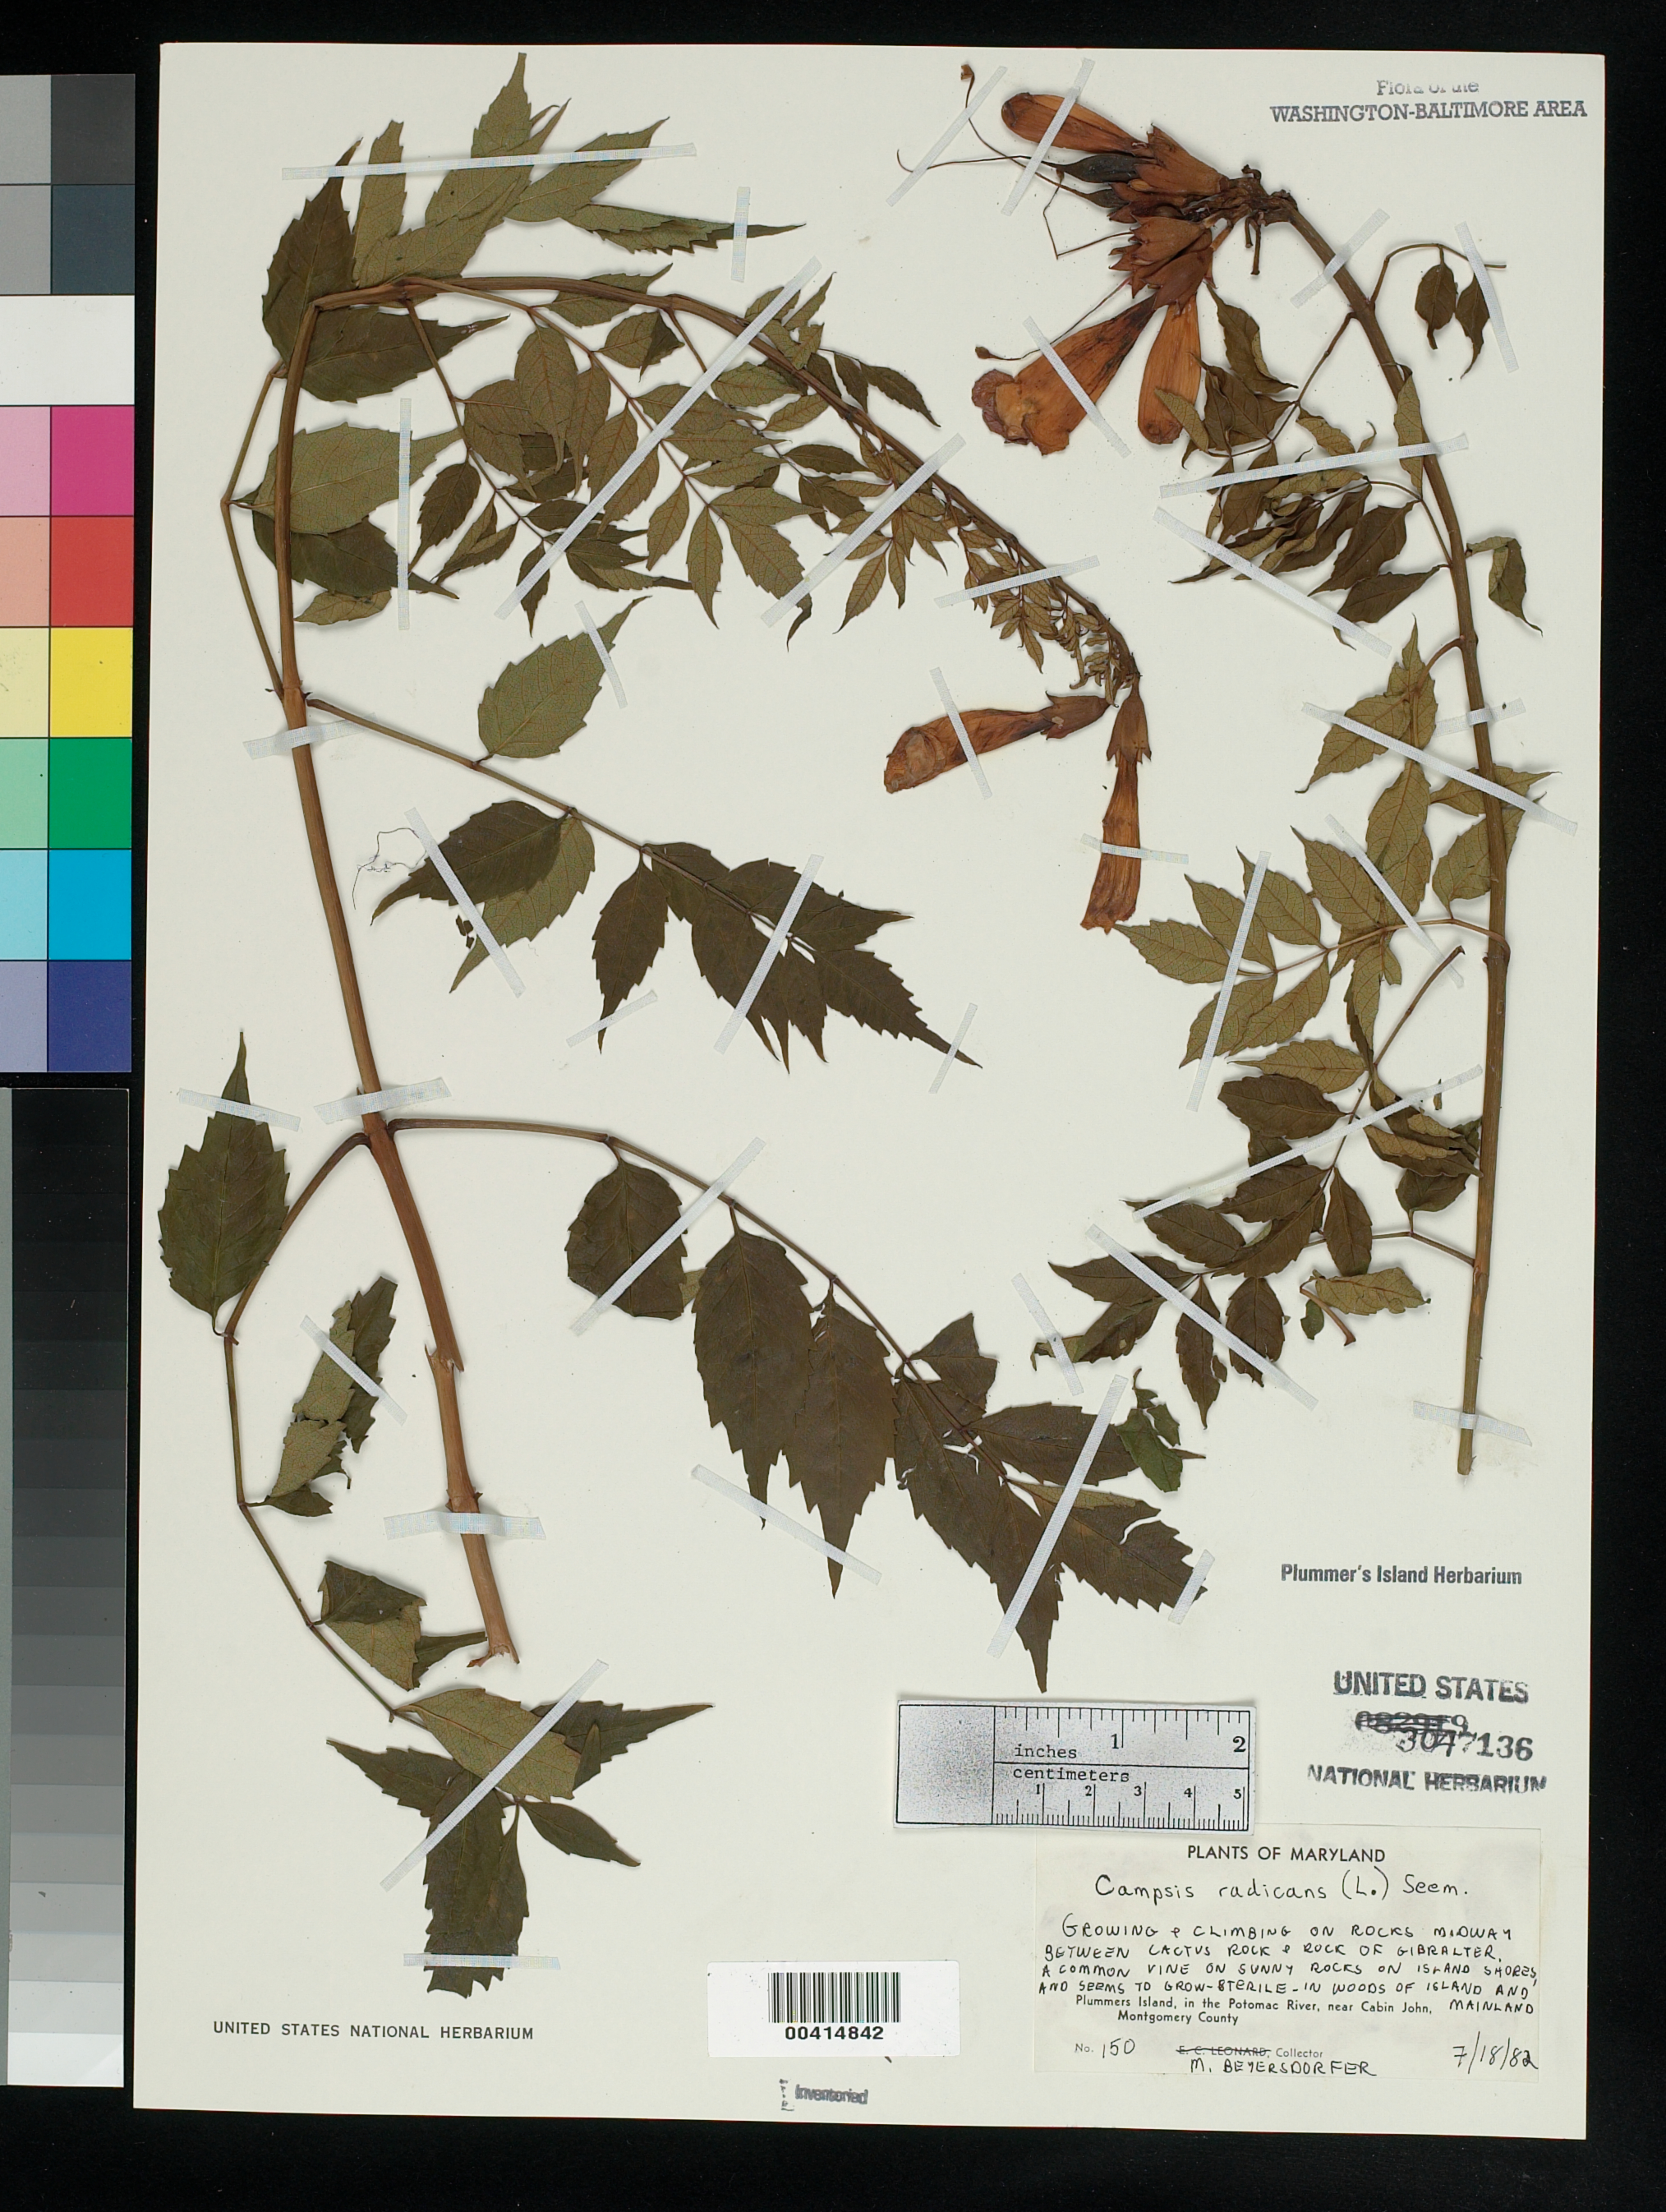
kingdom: Plantae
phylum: Tracheophyta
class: Magnoliopsida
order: Lamiales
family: Bignoniaceae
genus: Campsis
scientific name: Campsis radicans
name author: (L.) Seem.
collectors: M. Beyersdorfer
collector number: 150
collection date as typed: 18 Jul 1982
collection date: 1982-07-18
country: United States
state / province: Maryland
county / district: Montgomery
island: Plummers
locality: Plummer's Island; midway between Cactus Rock and Rock of Gibraltar C. & O. Canal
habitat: On rocks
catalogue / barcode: US 3047136